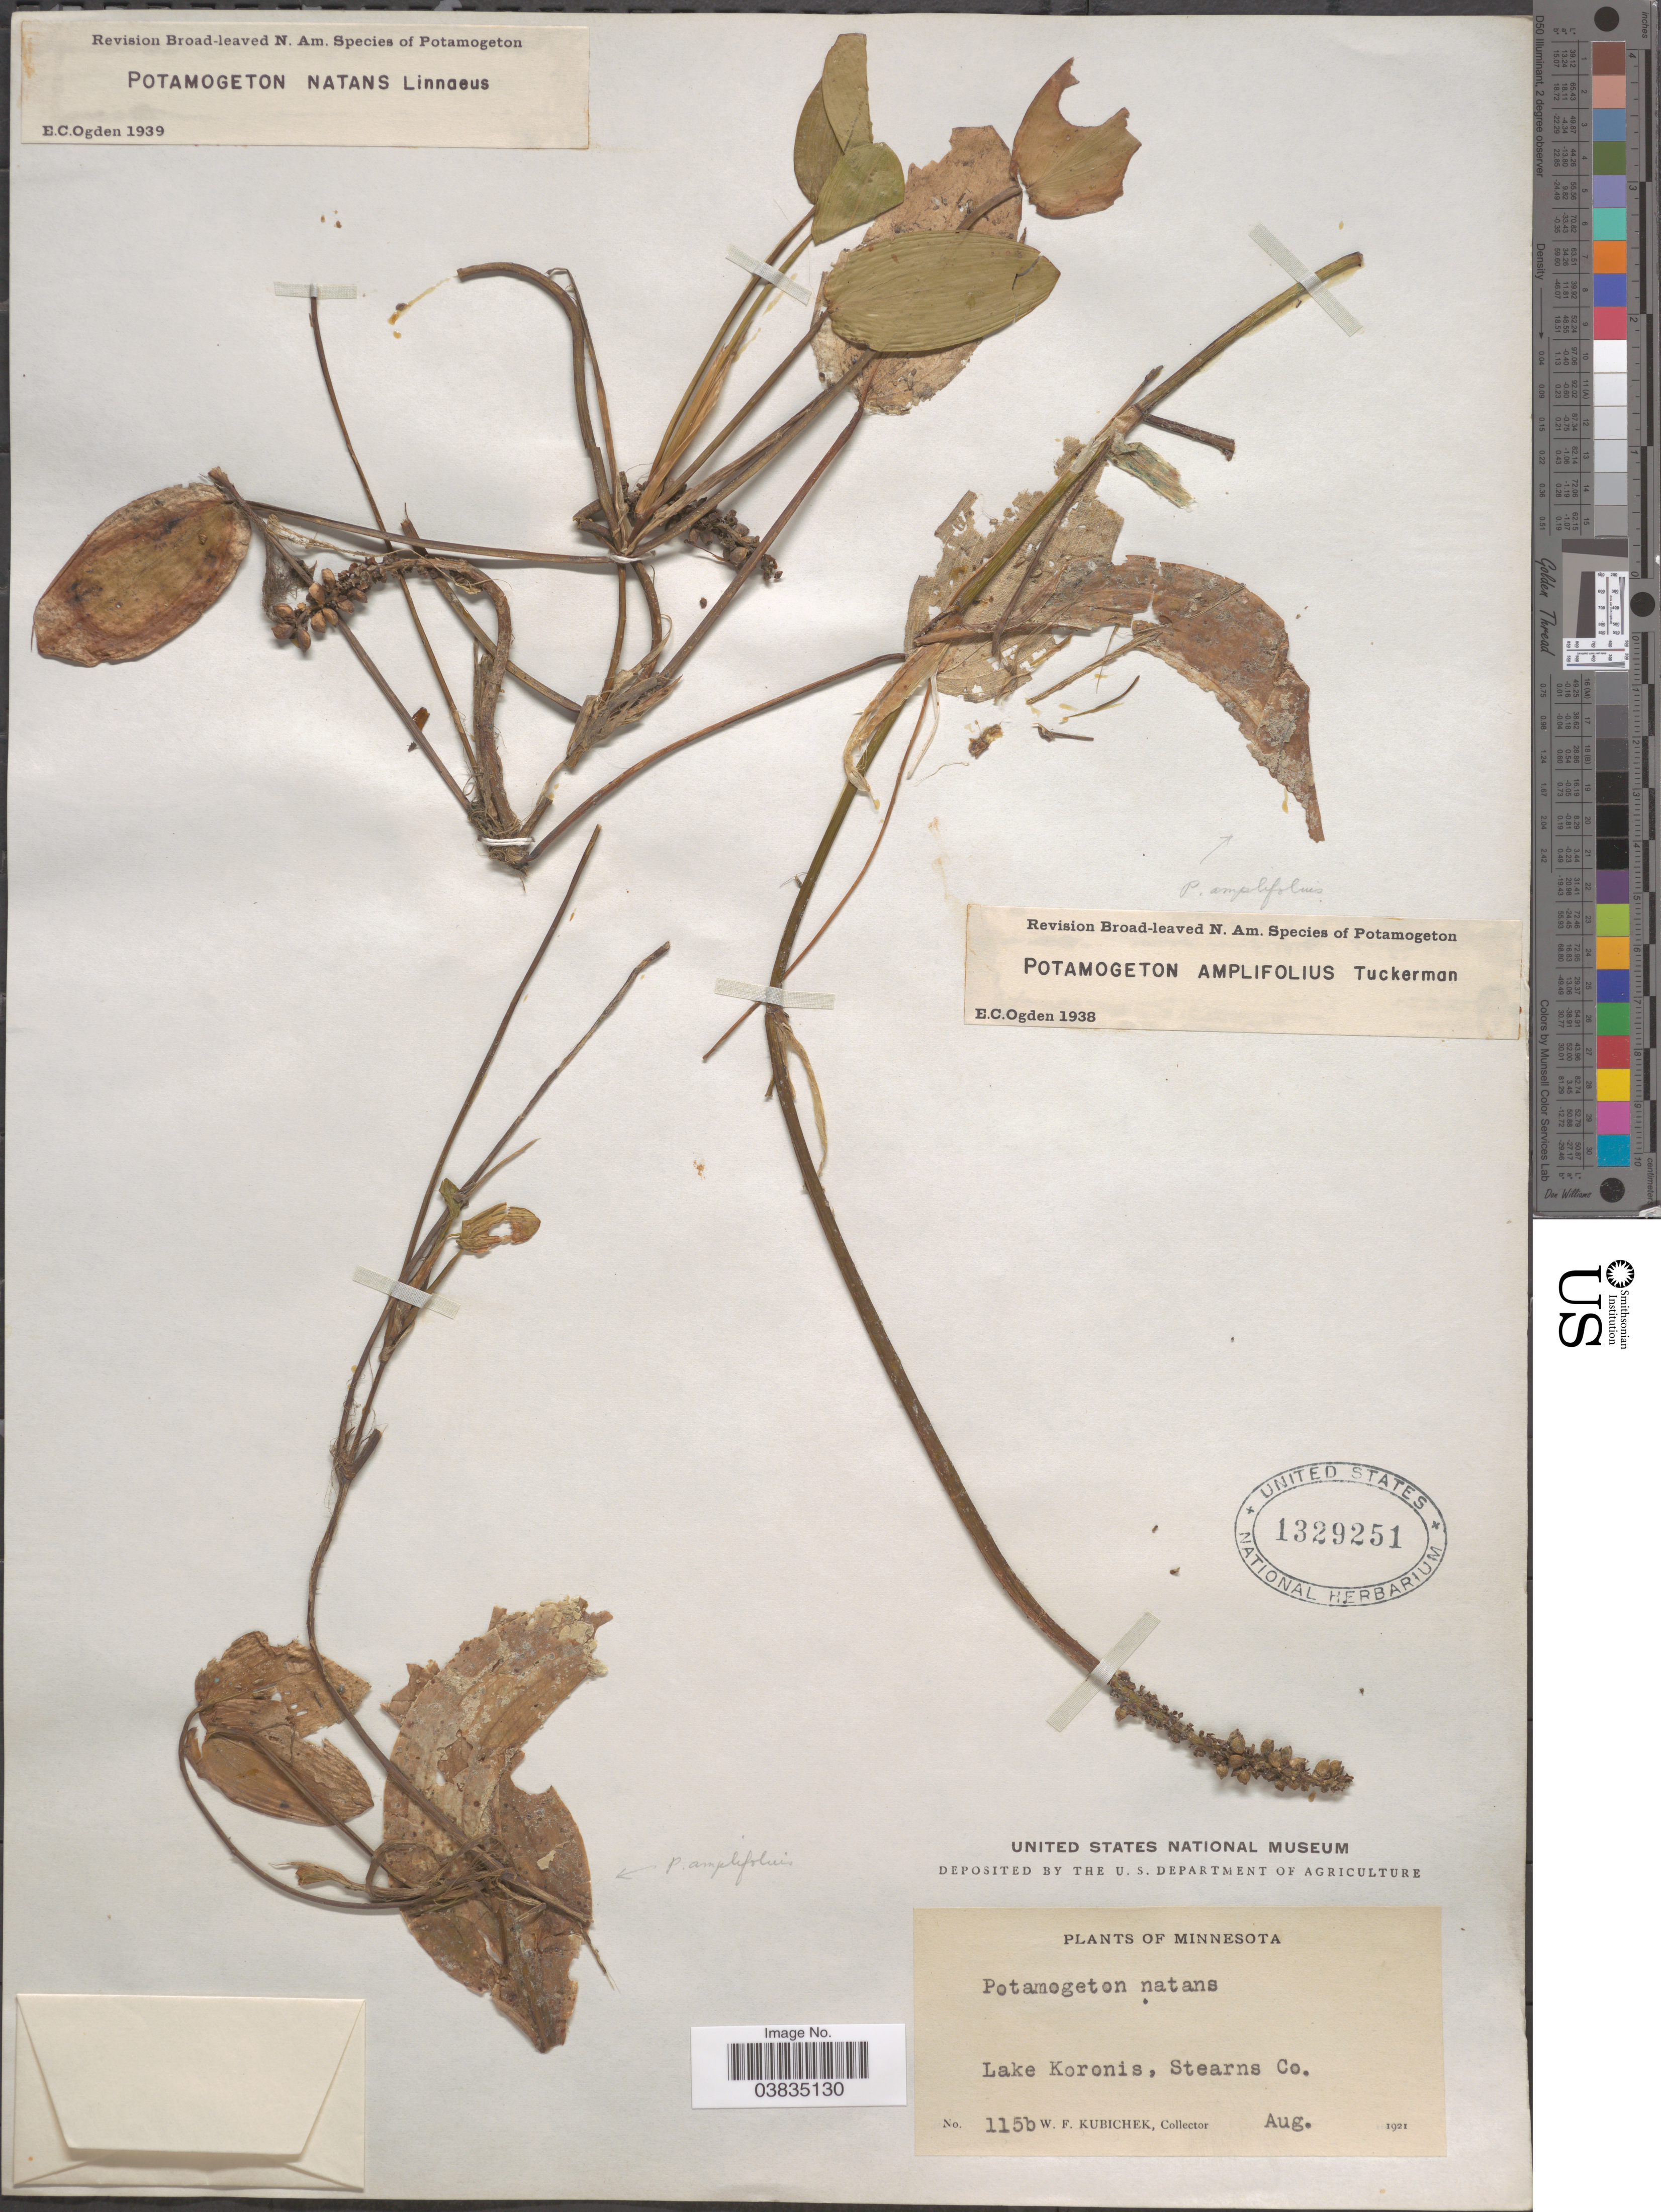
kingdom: Plantae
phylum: Tracheophyta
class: Liliopsida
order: Alismatales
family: Potamogetonaceae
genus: Potamogeton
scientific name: Potamogeton natans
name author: L.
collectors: W. Kubichek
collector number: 115b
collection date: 1921-08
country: United States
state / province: Minnesota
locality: Lake Koronis, Stearns Co.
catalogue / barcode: US 1329251